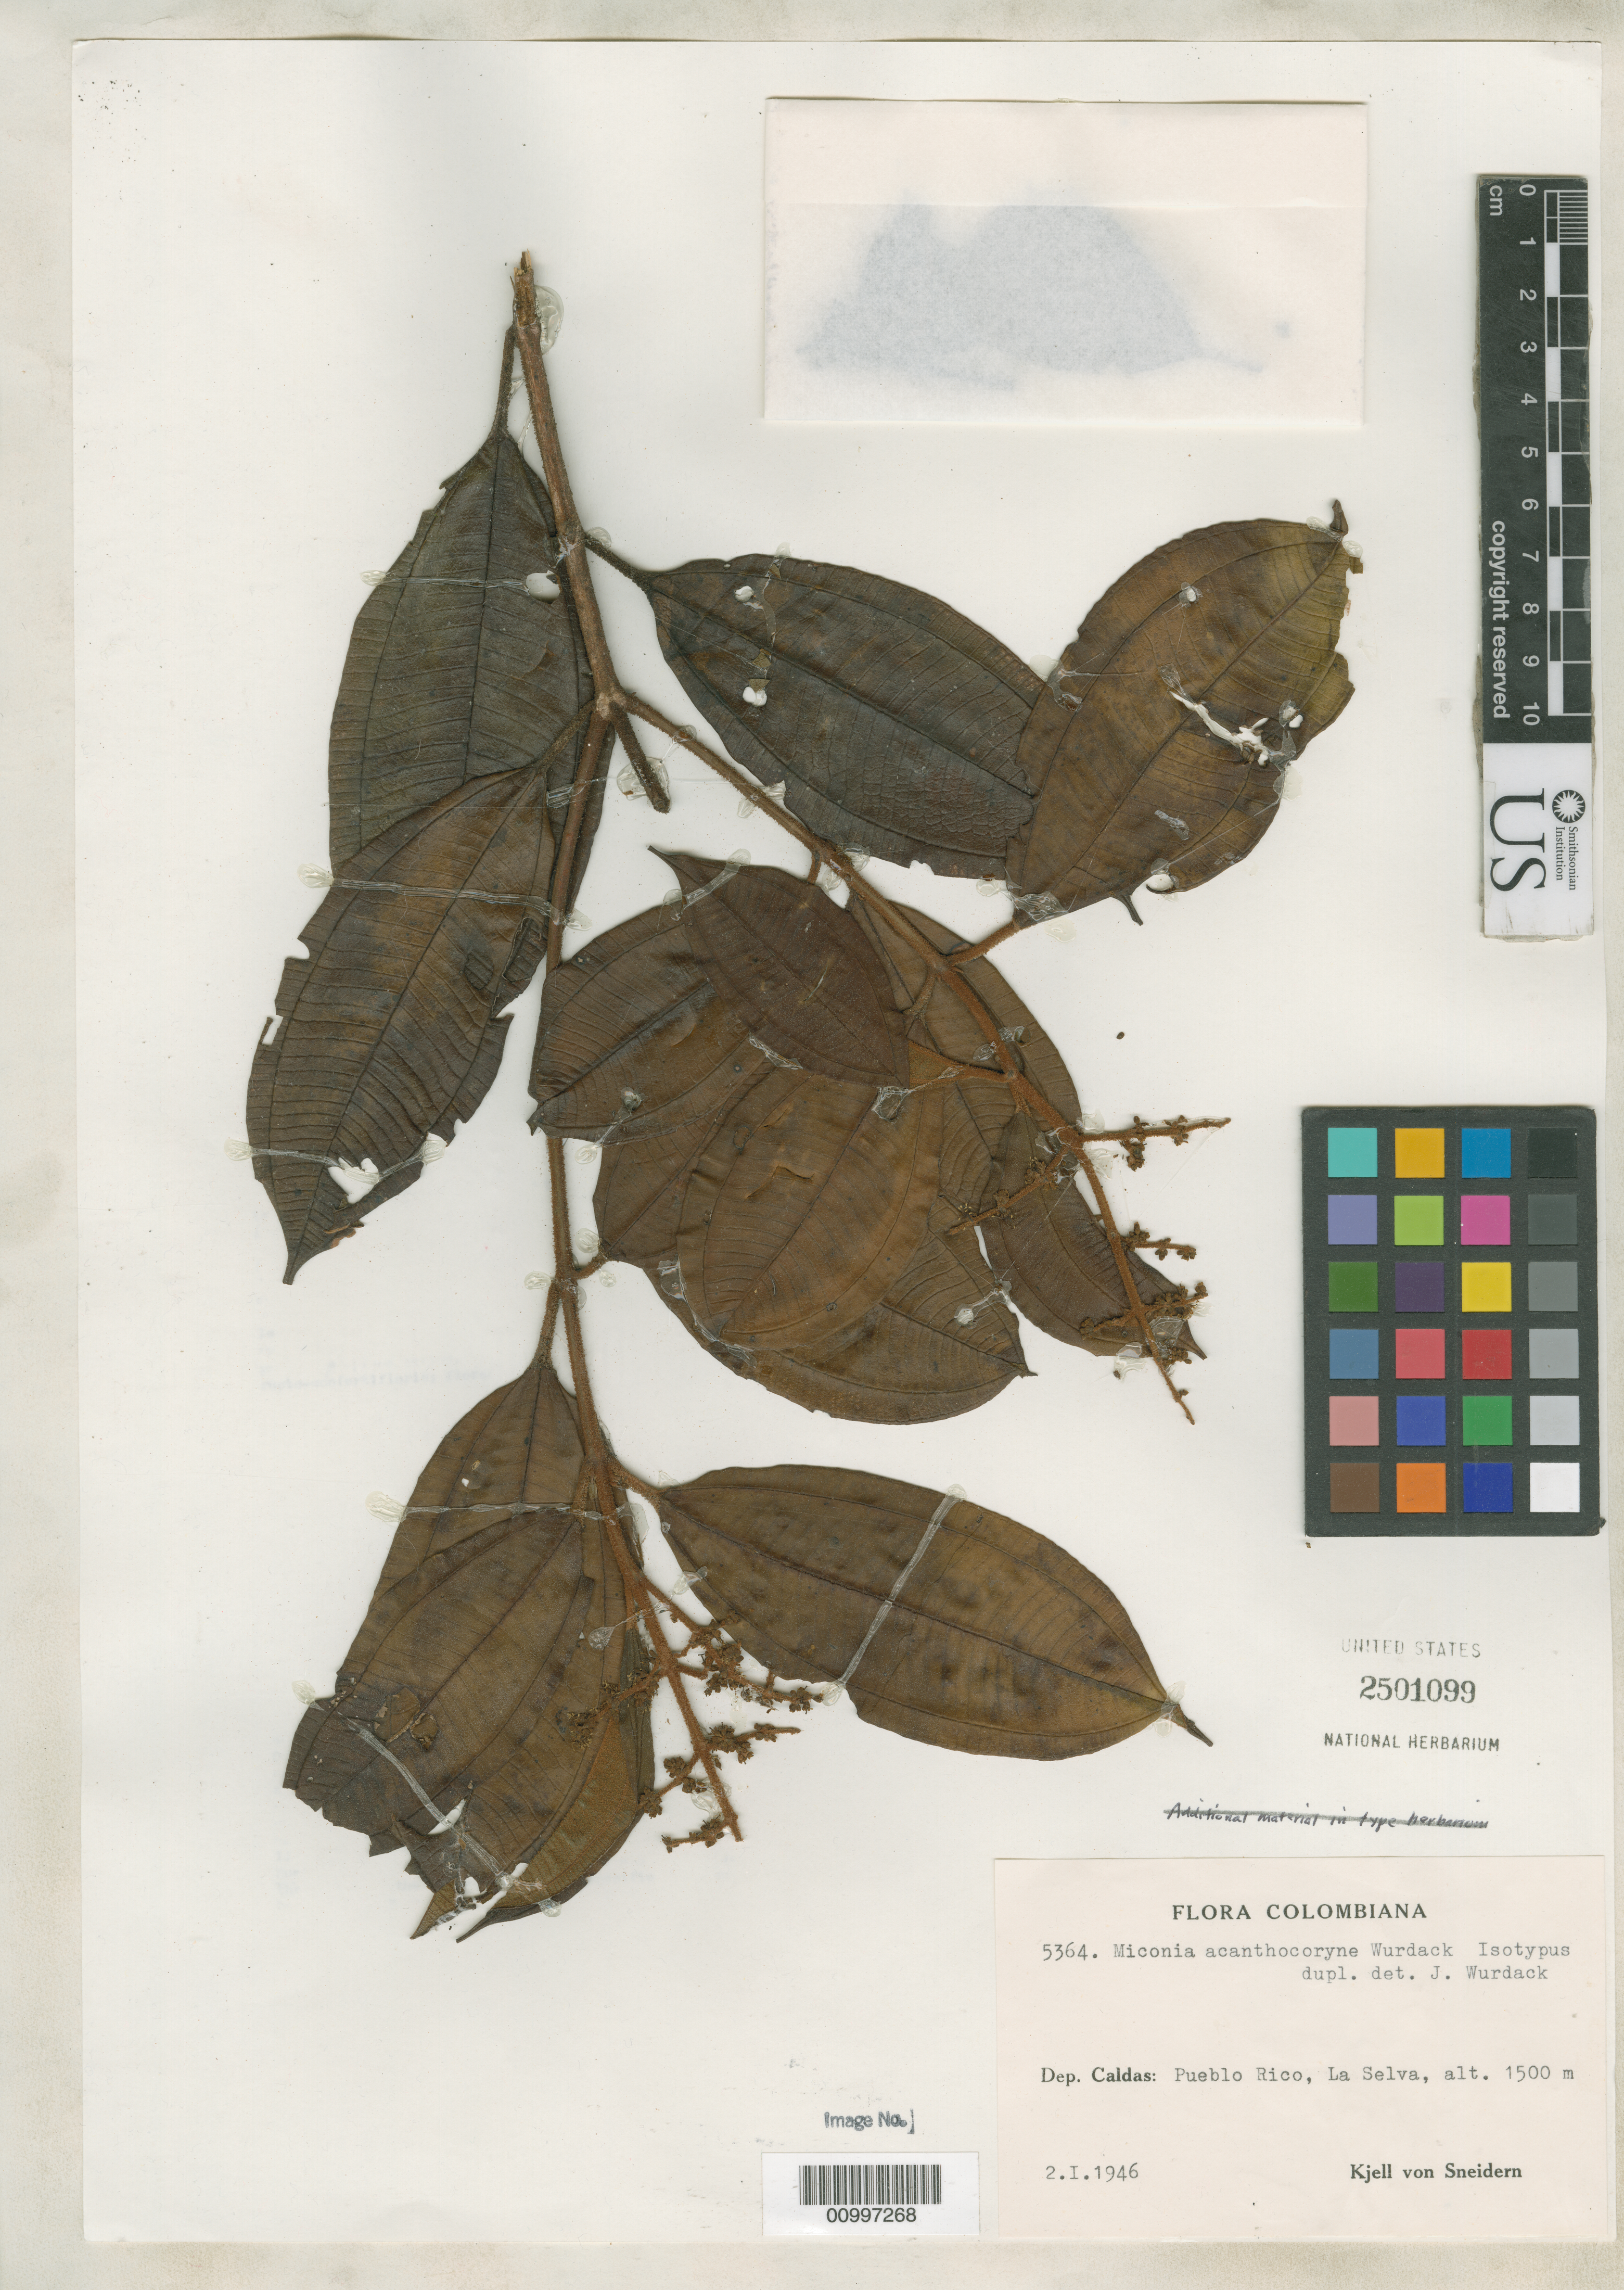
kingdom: Plantae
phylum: Tracheophyta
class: Magnoliopsida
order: Myrtales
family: Melastomataceae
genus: Miconia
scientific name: Miconia acanthocoryne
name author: Wurdack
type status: Isotype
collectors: K. von Sneidern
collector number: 5364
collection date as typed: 02 Jan 1946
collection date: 1946-01-02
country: Colombia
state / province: Caldas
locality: Pueblo Rico, La Selva.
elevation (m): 1500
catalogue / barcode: US 2501099